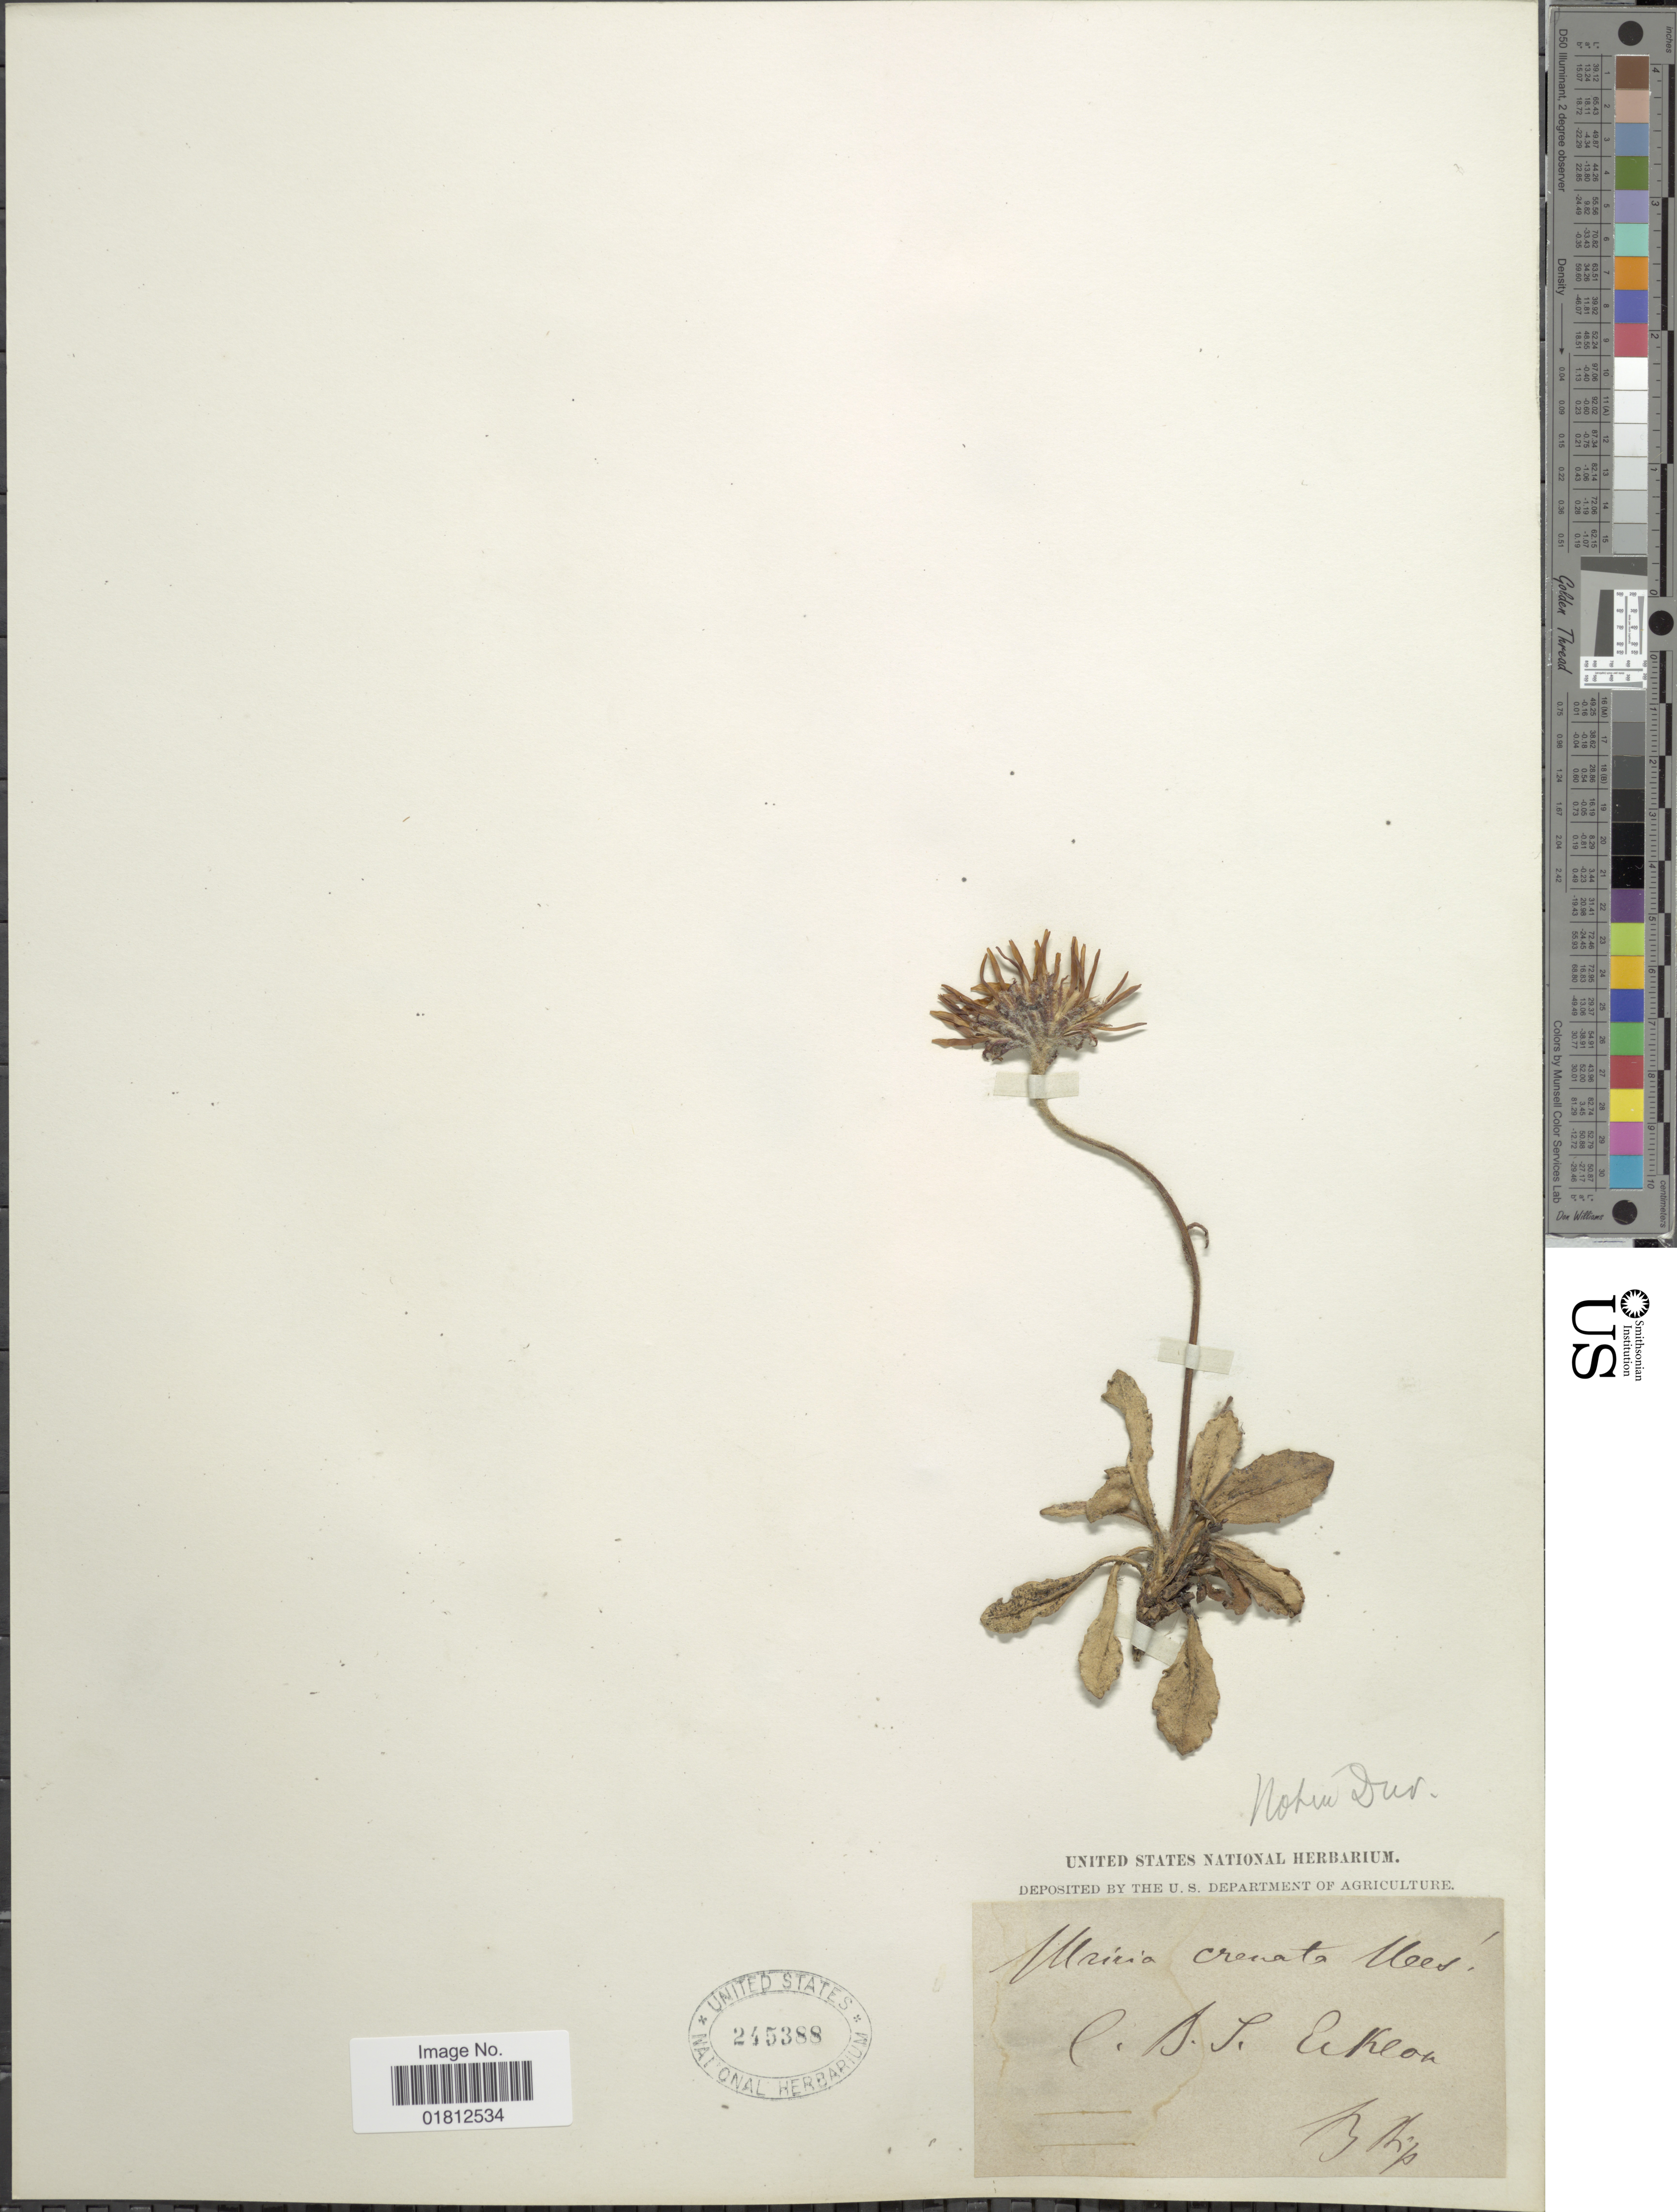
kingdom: Plantae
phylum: Tracheophyta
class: Magnoliopsida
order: Asterales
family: Asteraceae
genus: Mairia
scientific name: Mairia crenata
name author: (Thunb.) Nees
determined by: Strong, Mark T., (BOT), Smithsonian Institution - National Museum of Natural History (UNITED STATES)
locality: C.B. I. Ecklon [interpreted]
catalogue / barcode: US 245388